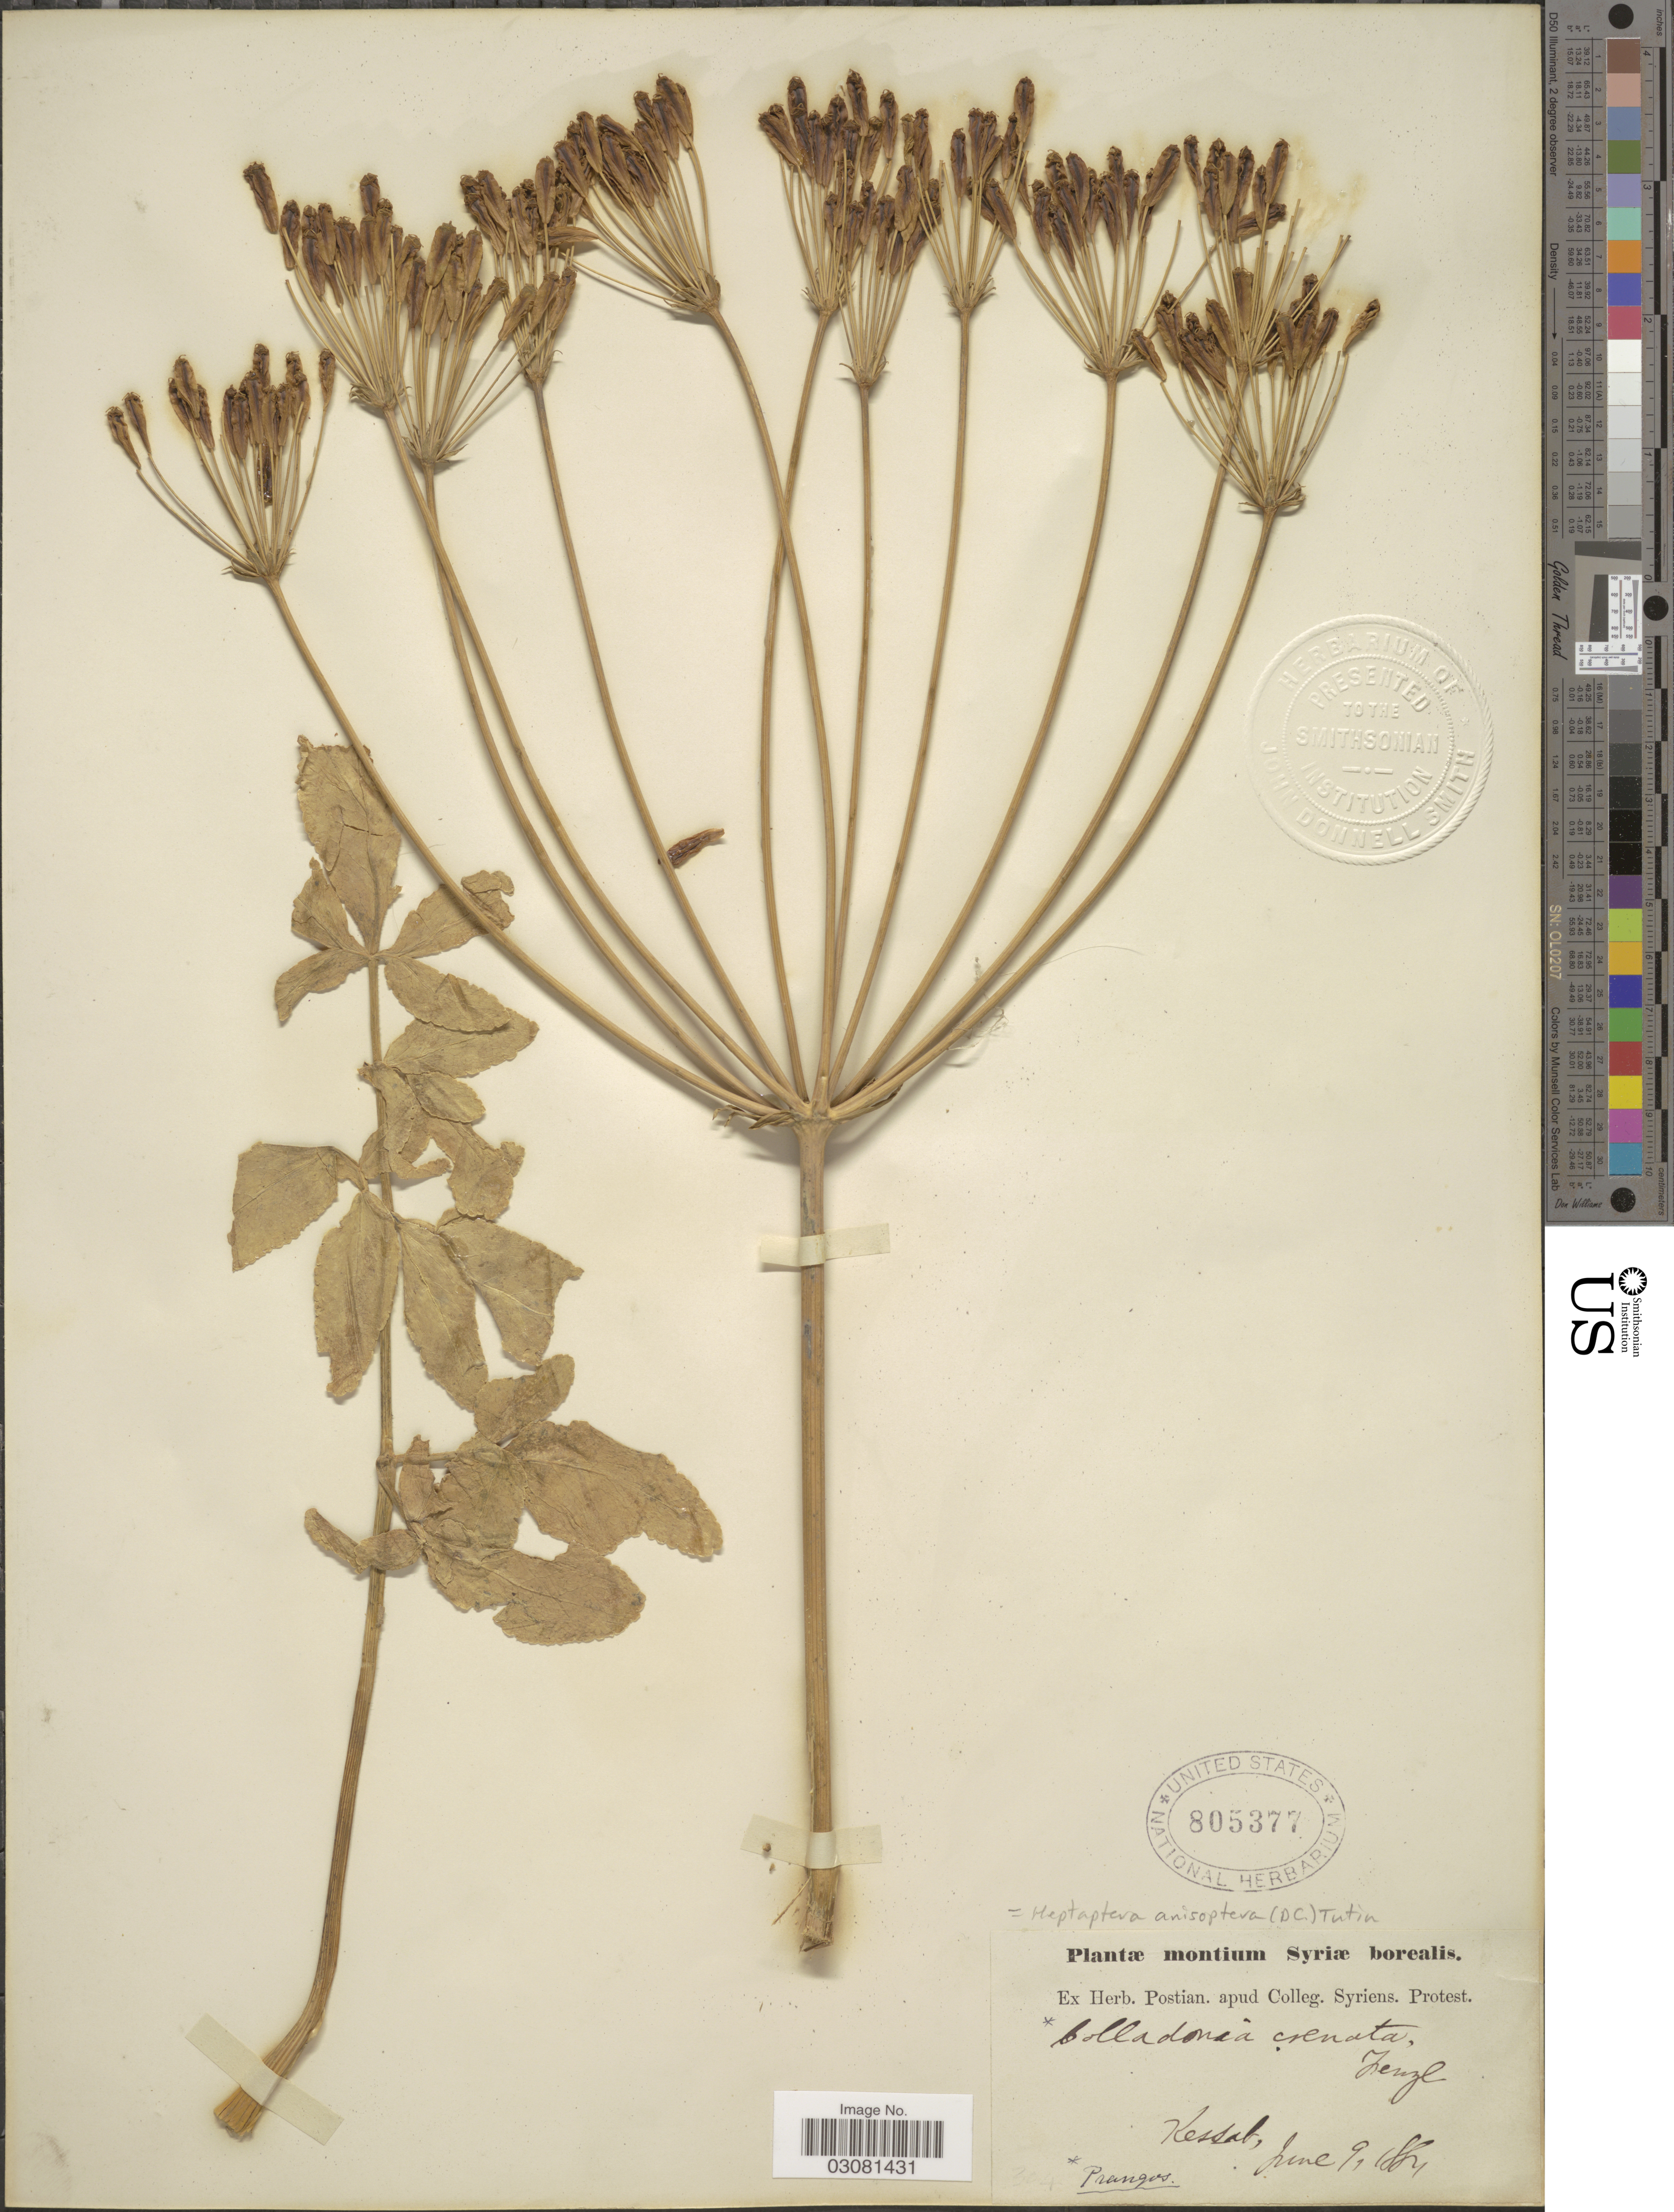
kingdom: Plantae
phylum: Tracheophyta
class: Magnoliopsida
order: Apiales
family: Apiaceae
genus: Heptaptera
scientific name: Heptaptera anisoptera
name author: (DC.) Tutin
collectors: ex herb. Postian. apud Colleg. Syriens. Protest. USE "Fannie P. A. Shepard" (10308853) AS PRIMARY COLLECTOR INSTEAD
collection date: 1884-06-09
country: Syria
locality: Syriæ borealis. Kessab.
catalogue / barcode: US 805377